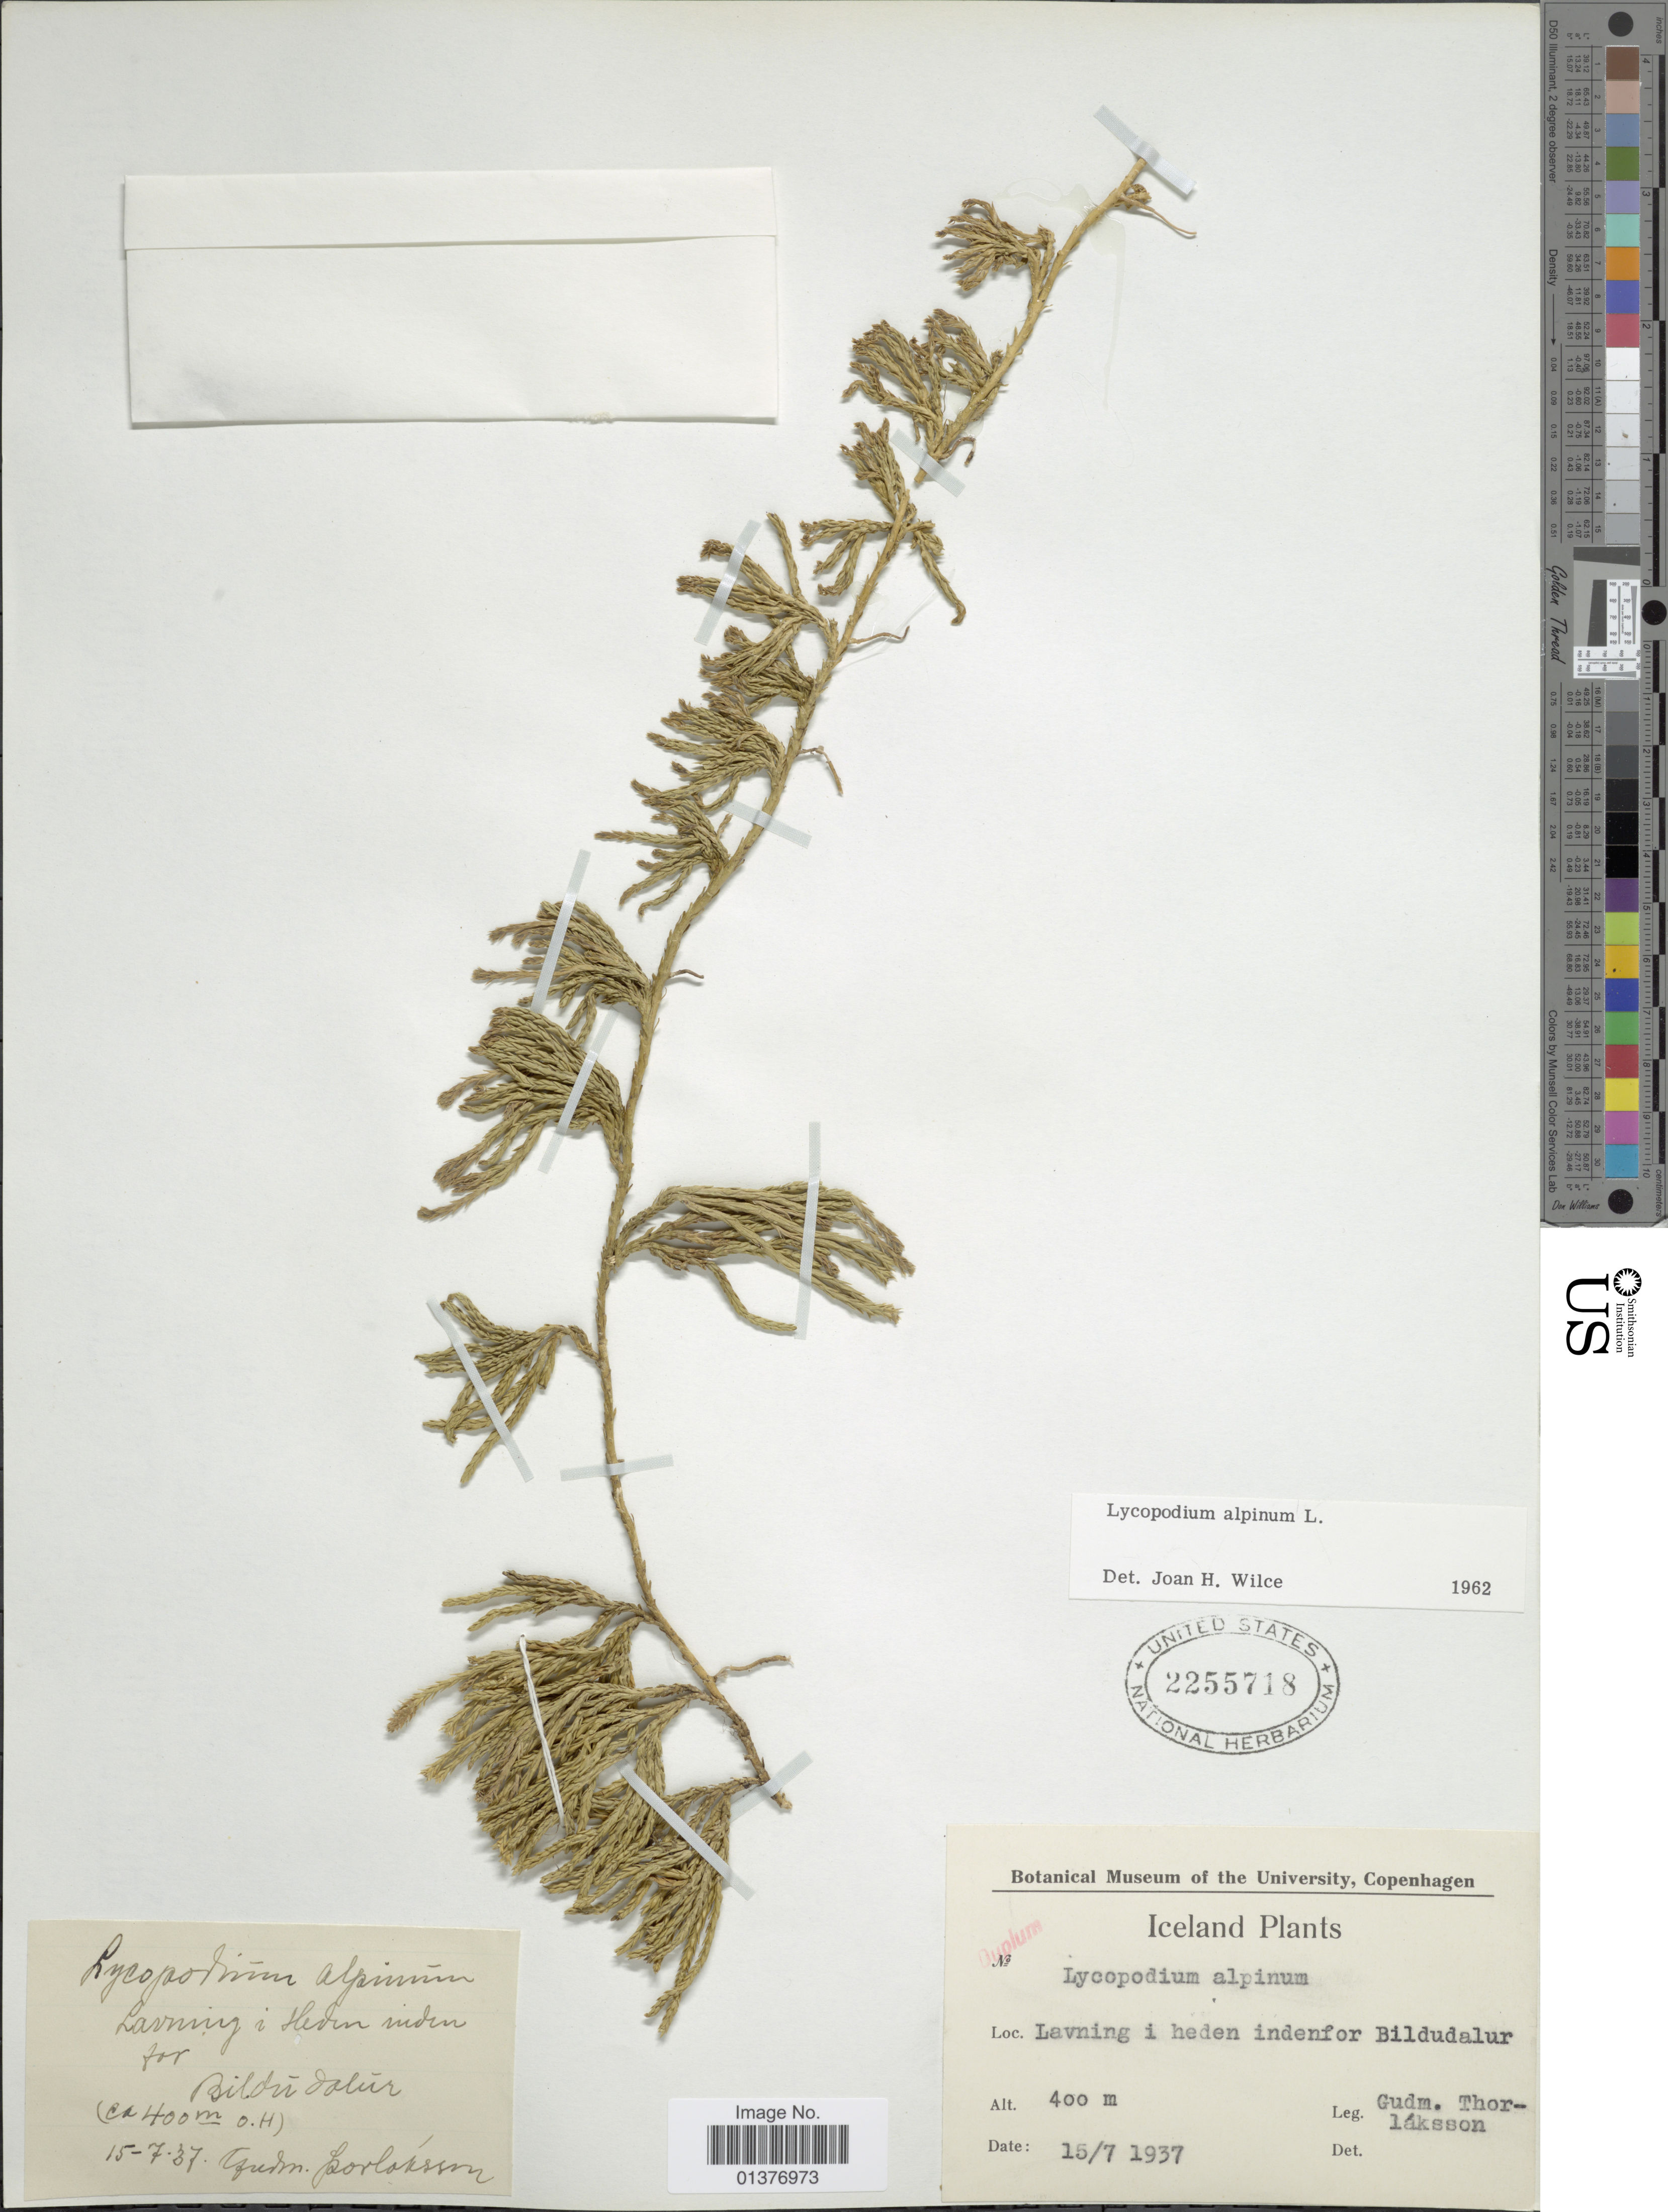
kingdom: Plantae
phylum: Tracheophyta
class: Lycopodiopsida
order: Lycopodiales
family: Lycopodiaceae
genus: Diphasiastrum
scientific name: Diphasiastrum alpinum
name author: (L.) Holub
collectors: G. Thorlaksson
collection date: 1937-07-15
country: Iceland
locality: Lavning i heden indenfor Bildudalur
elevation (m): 400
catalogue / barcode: US 2255718